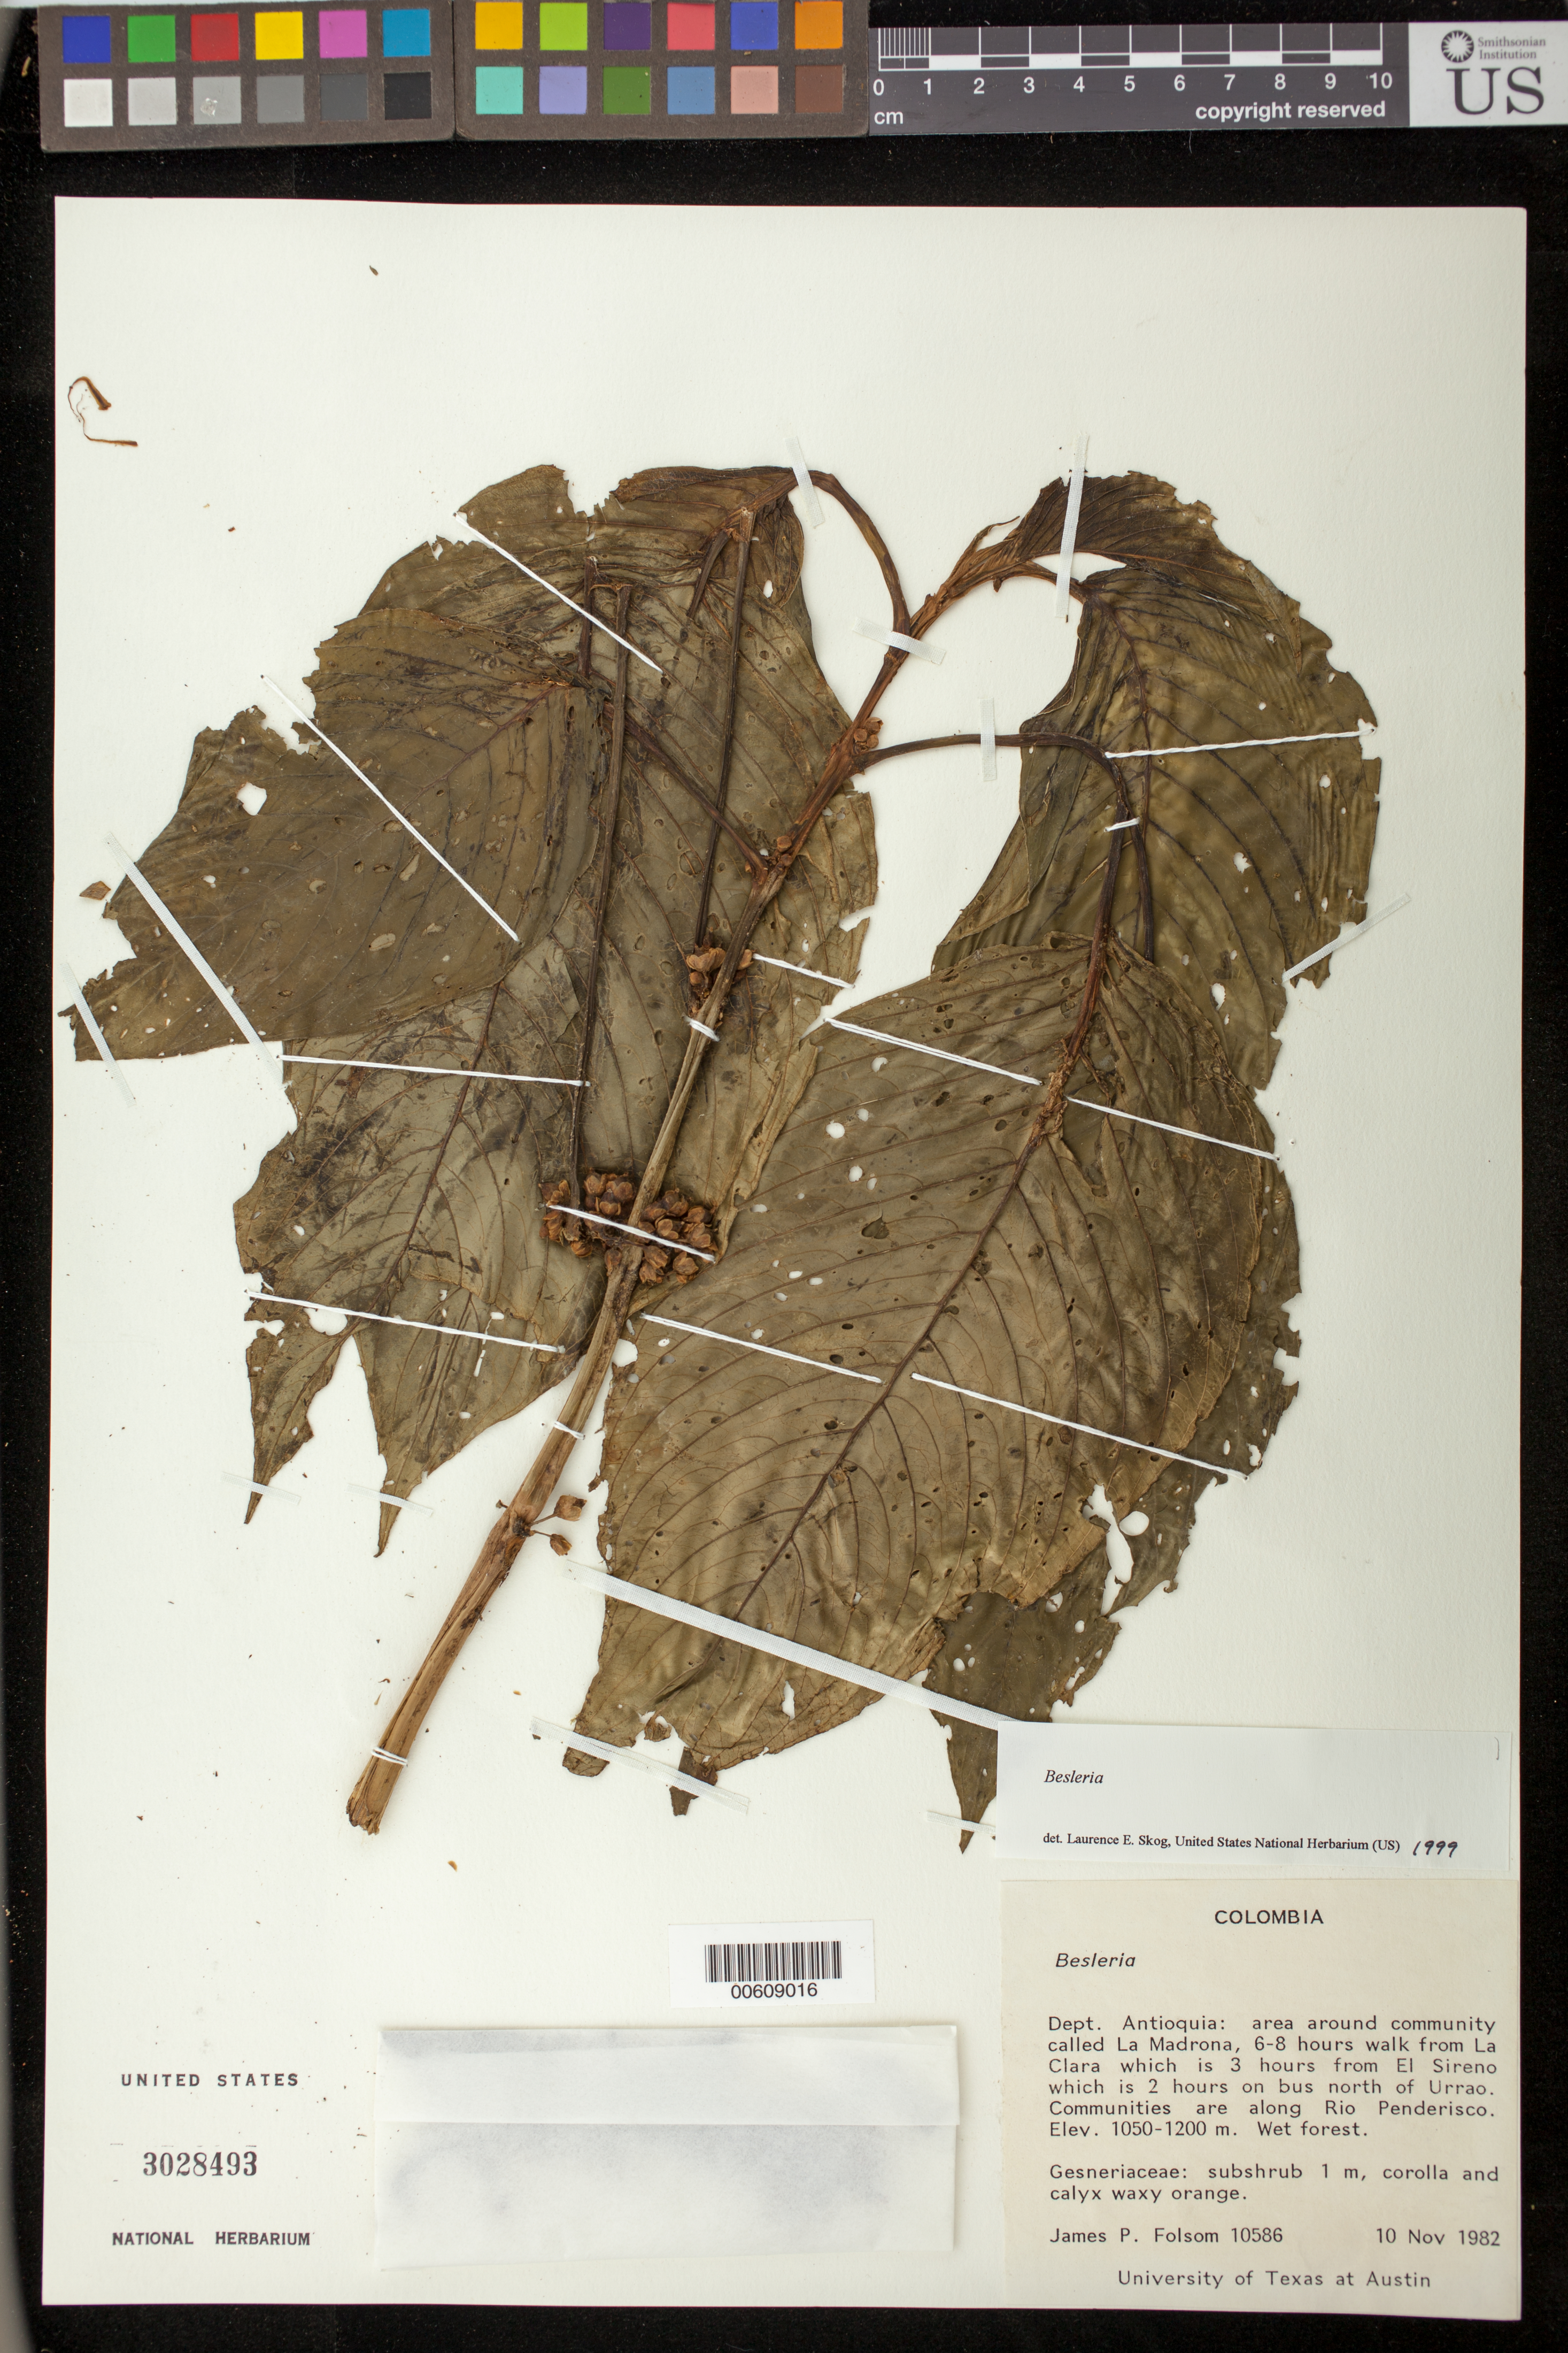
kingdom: Plantae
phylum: Tracheophyta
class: Magnoliopsida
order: Lamiales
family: Gesneriaceae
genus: Besleria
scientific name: Besleria sp.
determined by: Skog, Laurence E.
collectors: J. P. Folsom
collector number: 10586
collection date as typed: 10 Nov 1982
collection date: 1982-11-10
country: Colombia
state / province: Antioquia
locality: Area around community called La Madrona, 6-8 hours walk from La Clara which is 3 hours from El Sireno which is 2 hours on bus N of Urrao; communities are along Rio Penderisco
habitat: Wet forest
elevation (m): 1050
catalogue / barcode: US 3028493